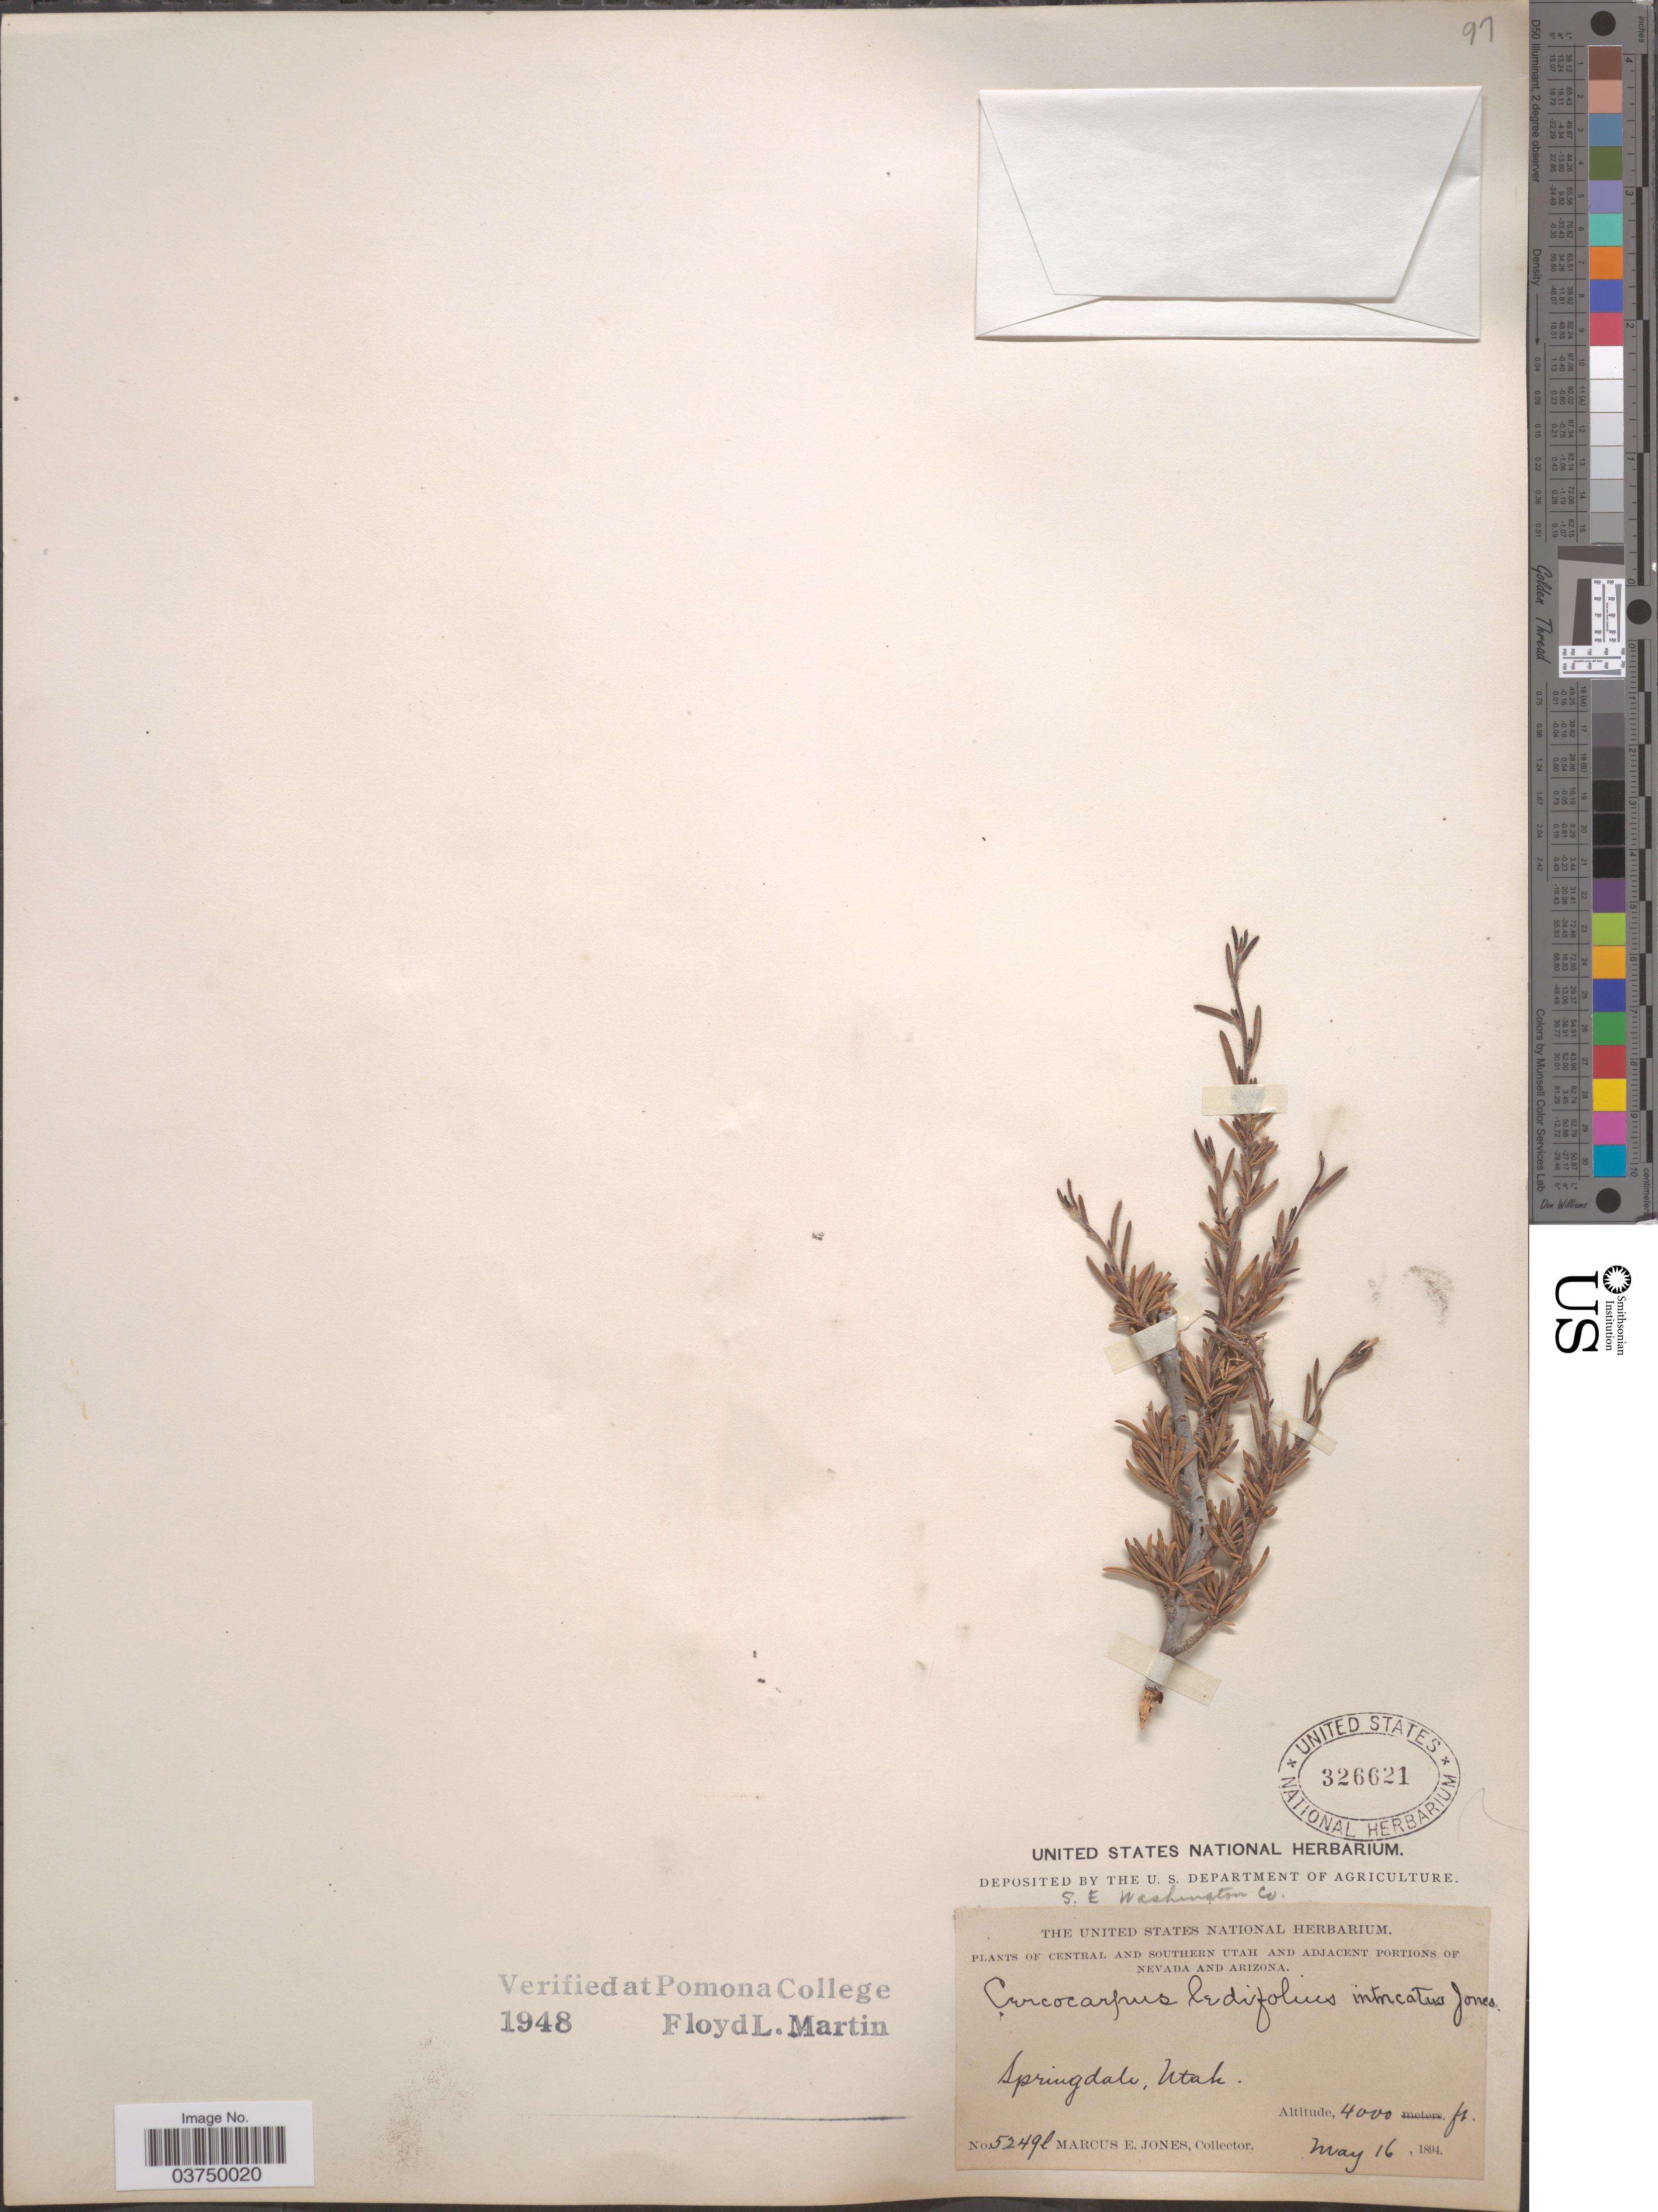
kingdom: Plantae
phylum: Tracheophyta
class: Magnoliopsida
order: Rosales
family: Rosaceae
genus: Cercocarpus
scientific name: Cercocarpus ledifolius var. intricatus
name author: Nutt.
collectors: M. E. Jones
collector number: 5249l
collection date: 1894-05-16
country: United States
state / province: Utah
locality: Central and Southern Utah. Springdale. S. E Washington Co.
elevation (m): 1219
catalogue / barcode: US 326621